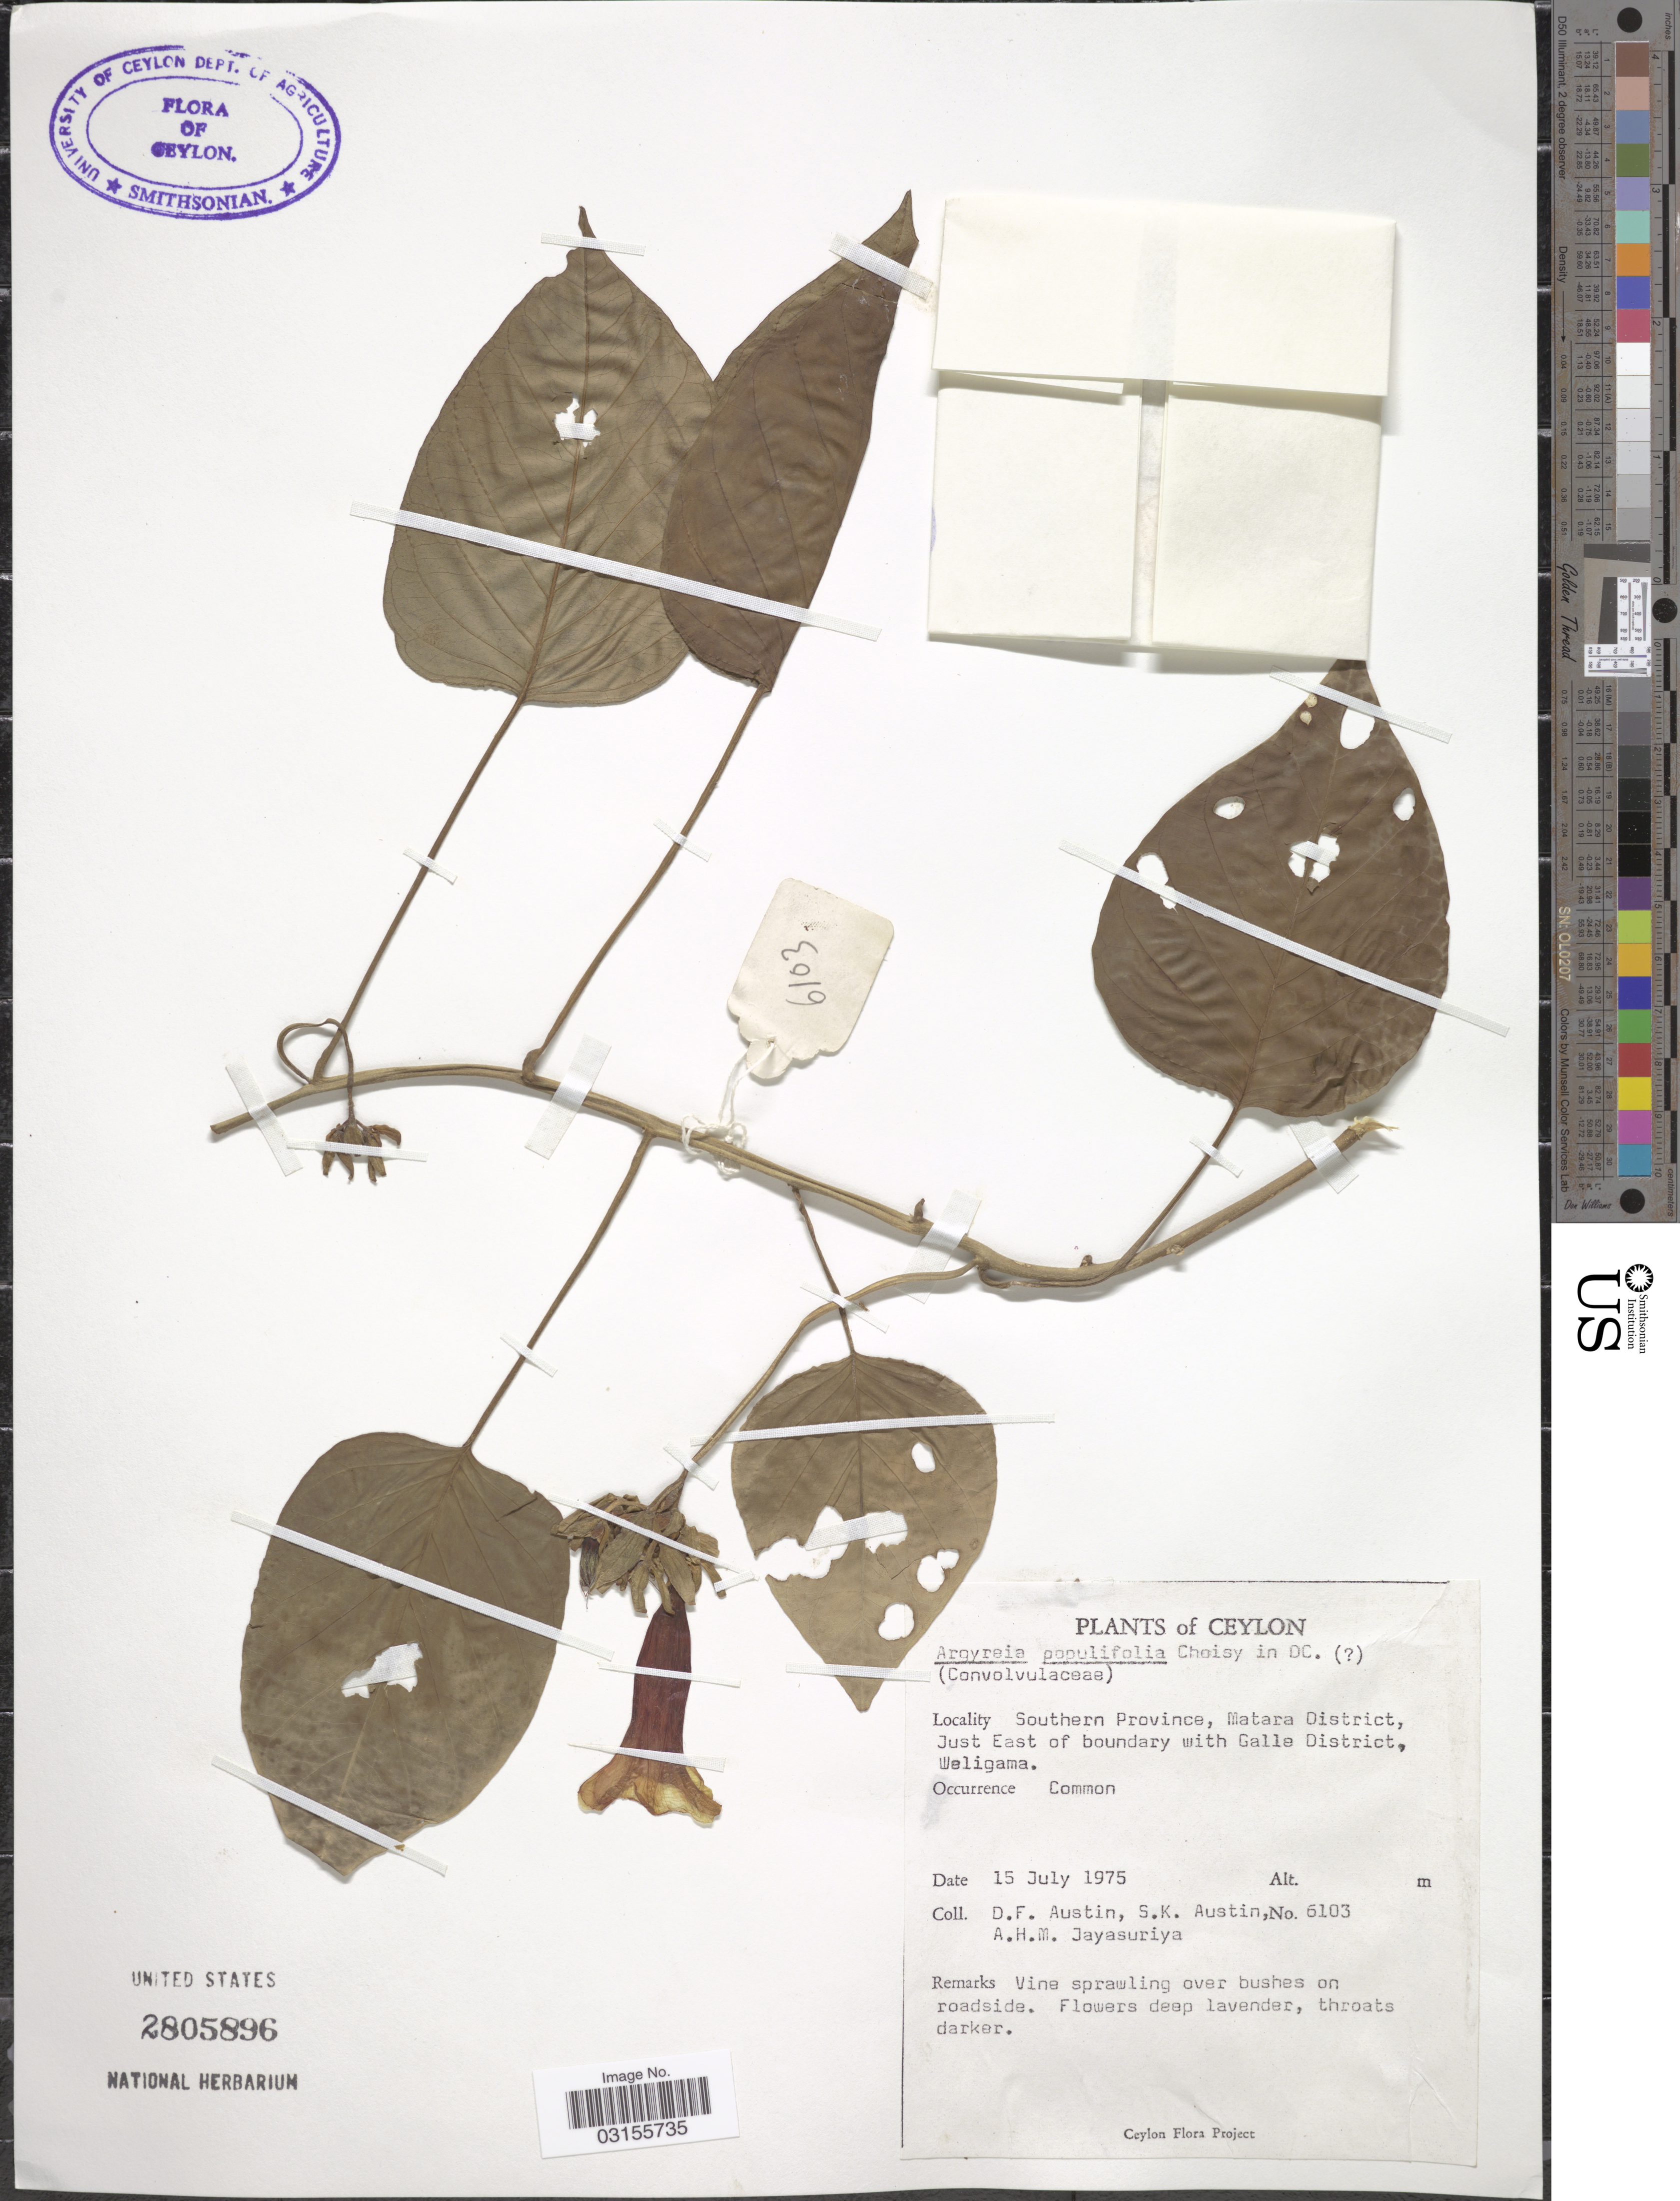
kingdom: Plantae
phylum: Tracheophyta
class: Magnoliopsida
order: Solanales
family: Convolvulaceae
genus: Argyreia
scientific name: Argyreia populifolia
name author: Choisy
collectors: D. Austin, S. Austin & A. H. Jayasuriya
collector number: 6103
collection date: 1975-07-15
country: Sri Lanka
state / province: Southern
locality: Ceylon. Matara District, Just East of boundary with Galle District, Weligama.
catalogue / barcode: US 2805896